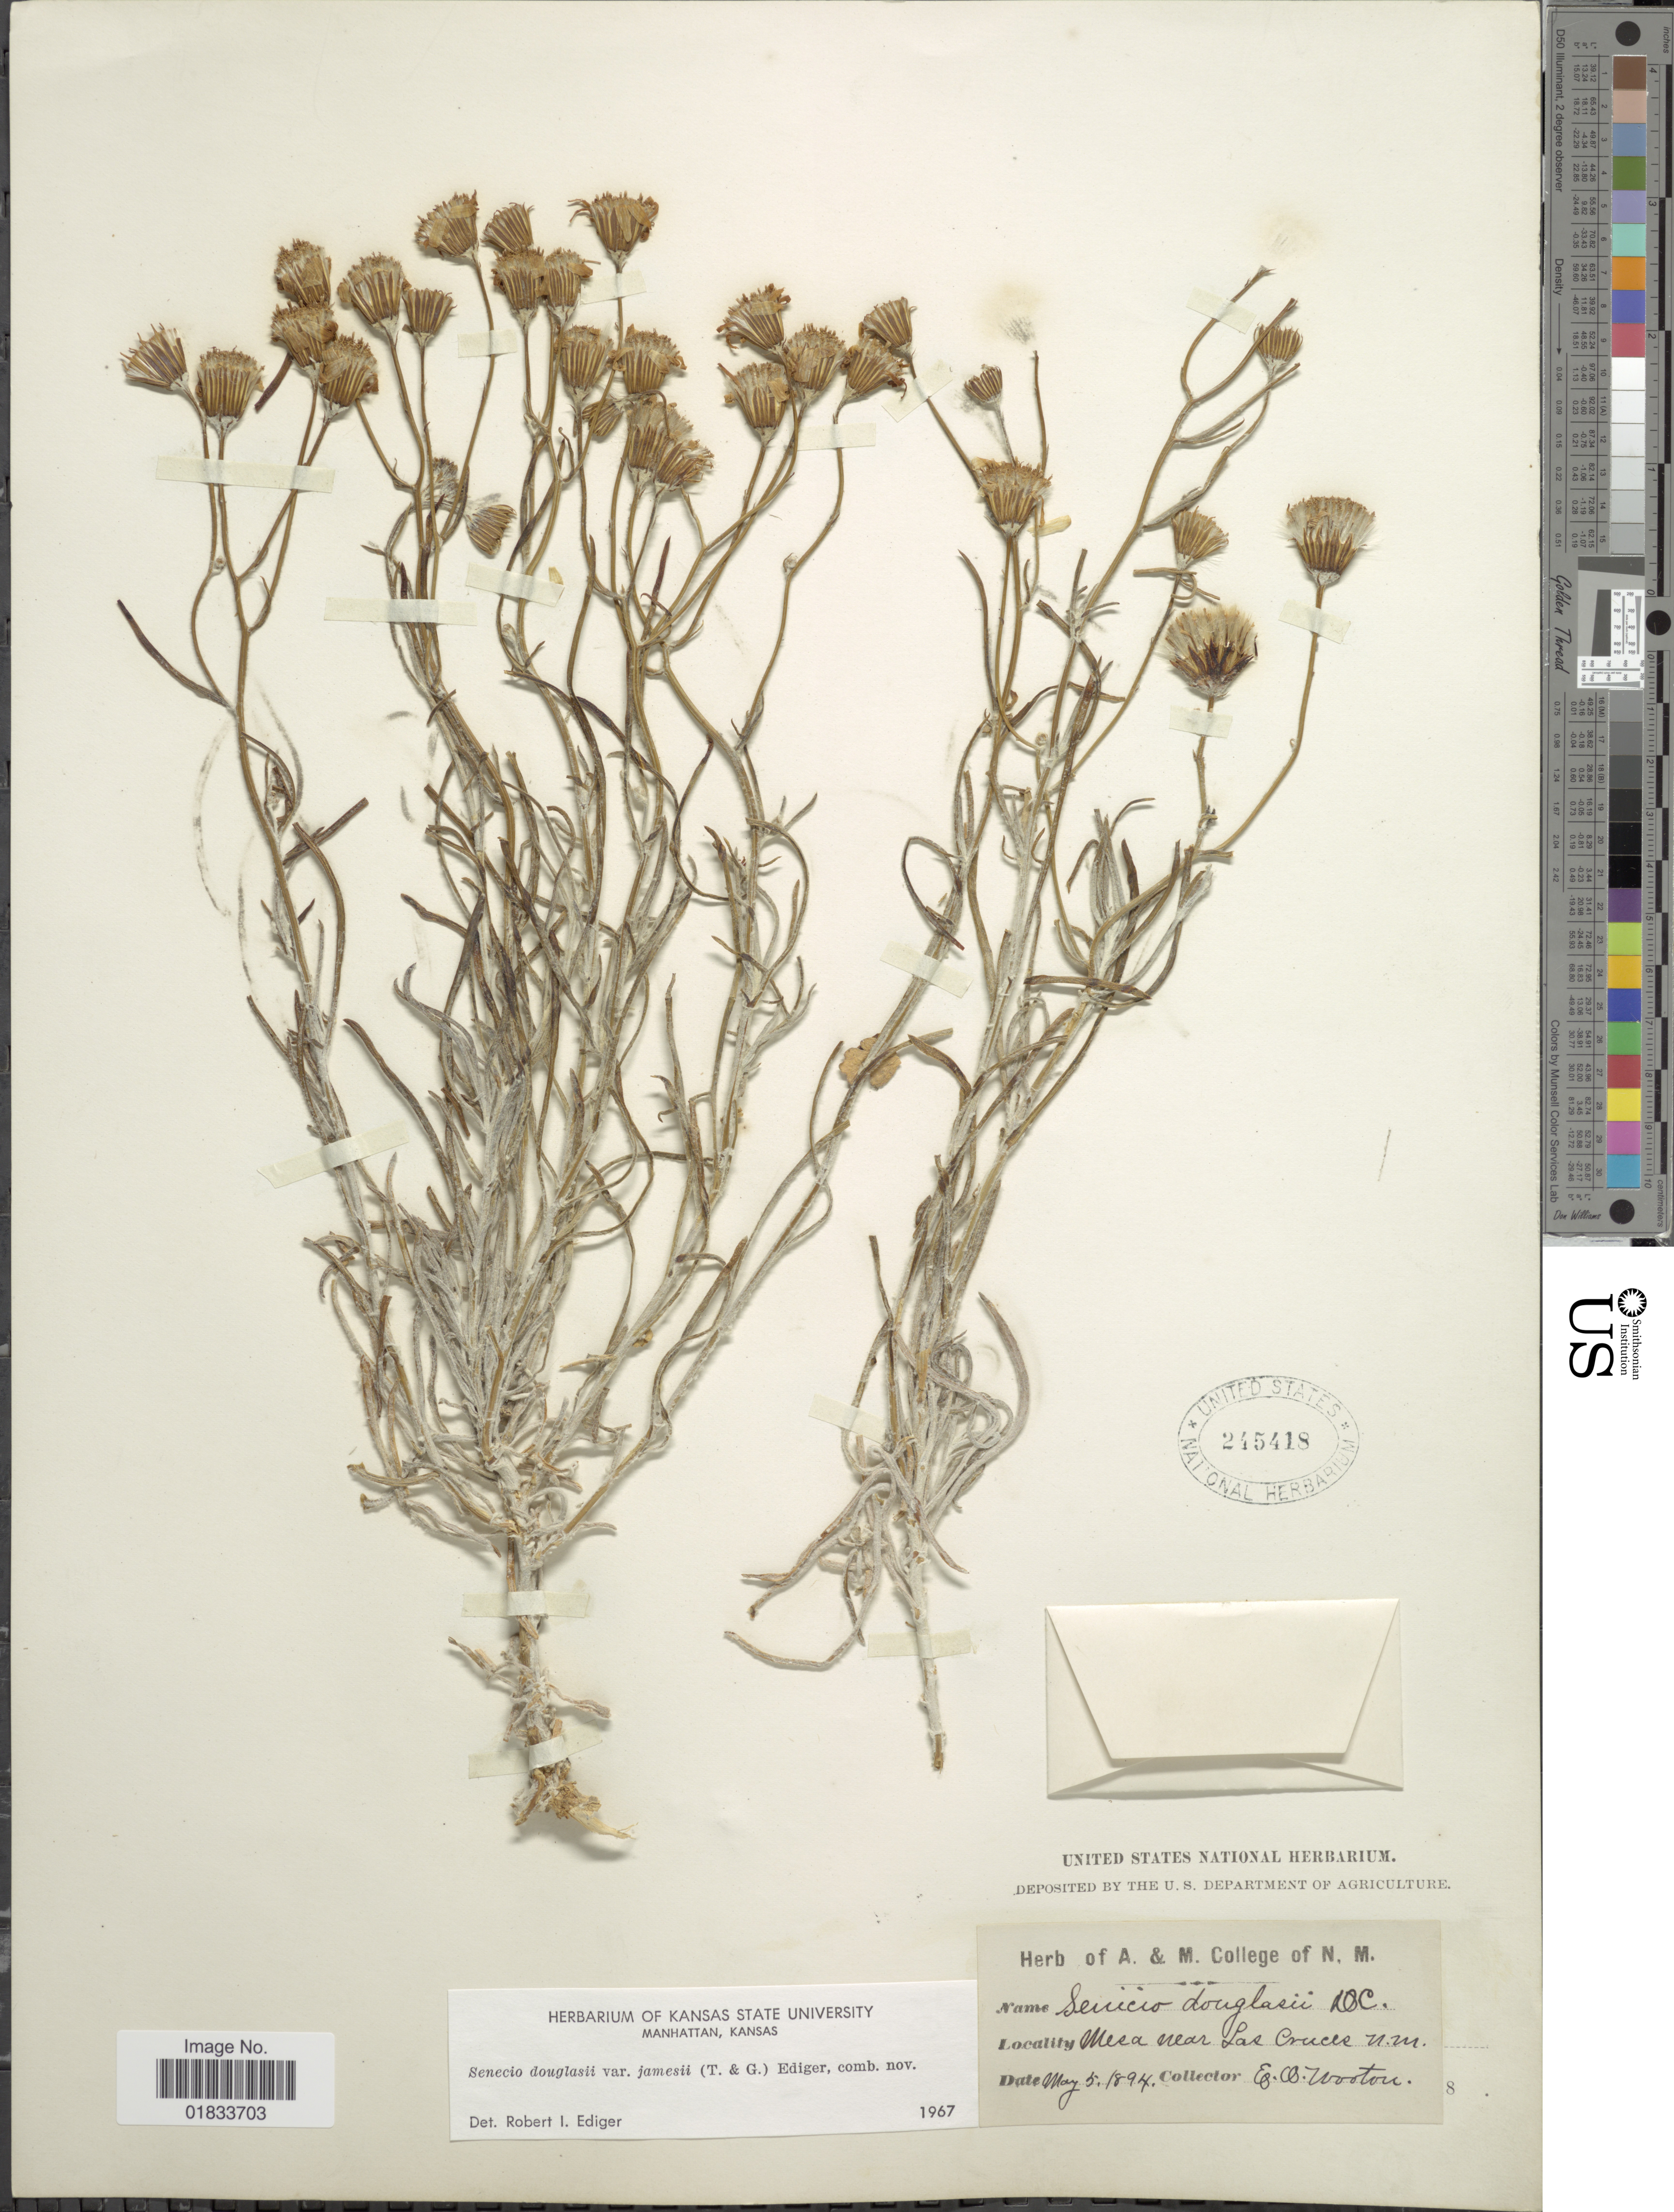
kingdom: Plantae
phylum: Tracheophyta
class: Magnoliopsida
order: Asterales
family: Asteraceae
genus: Senecio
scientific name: Senecio flaccidus var. flaccidus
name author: Less.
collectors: E. O. Wooton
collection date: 1894-05-05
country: United States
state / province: New Mexico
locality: Mesa near Las Cruces N.M.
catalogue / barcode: US 245418